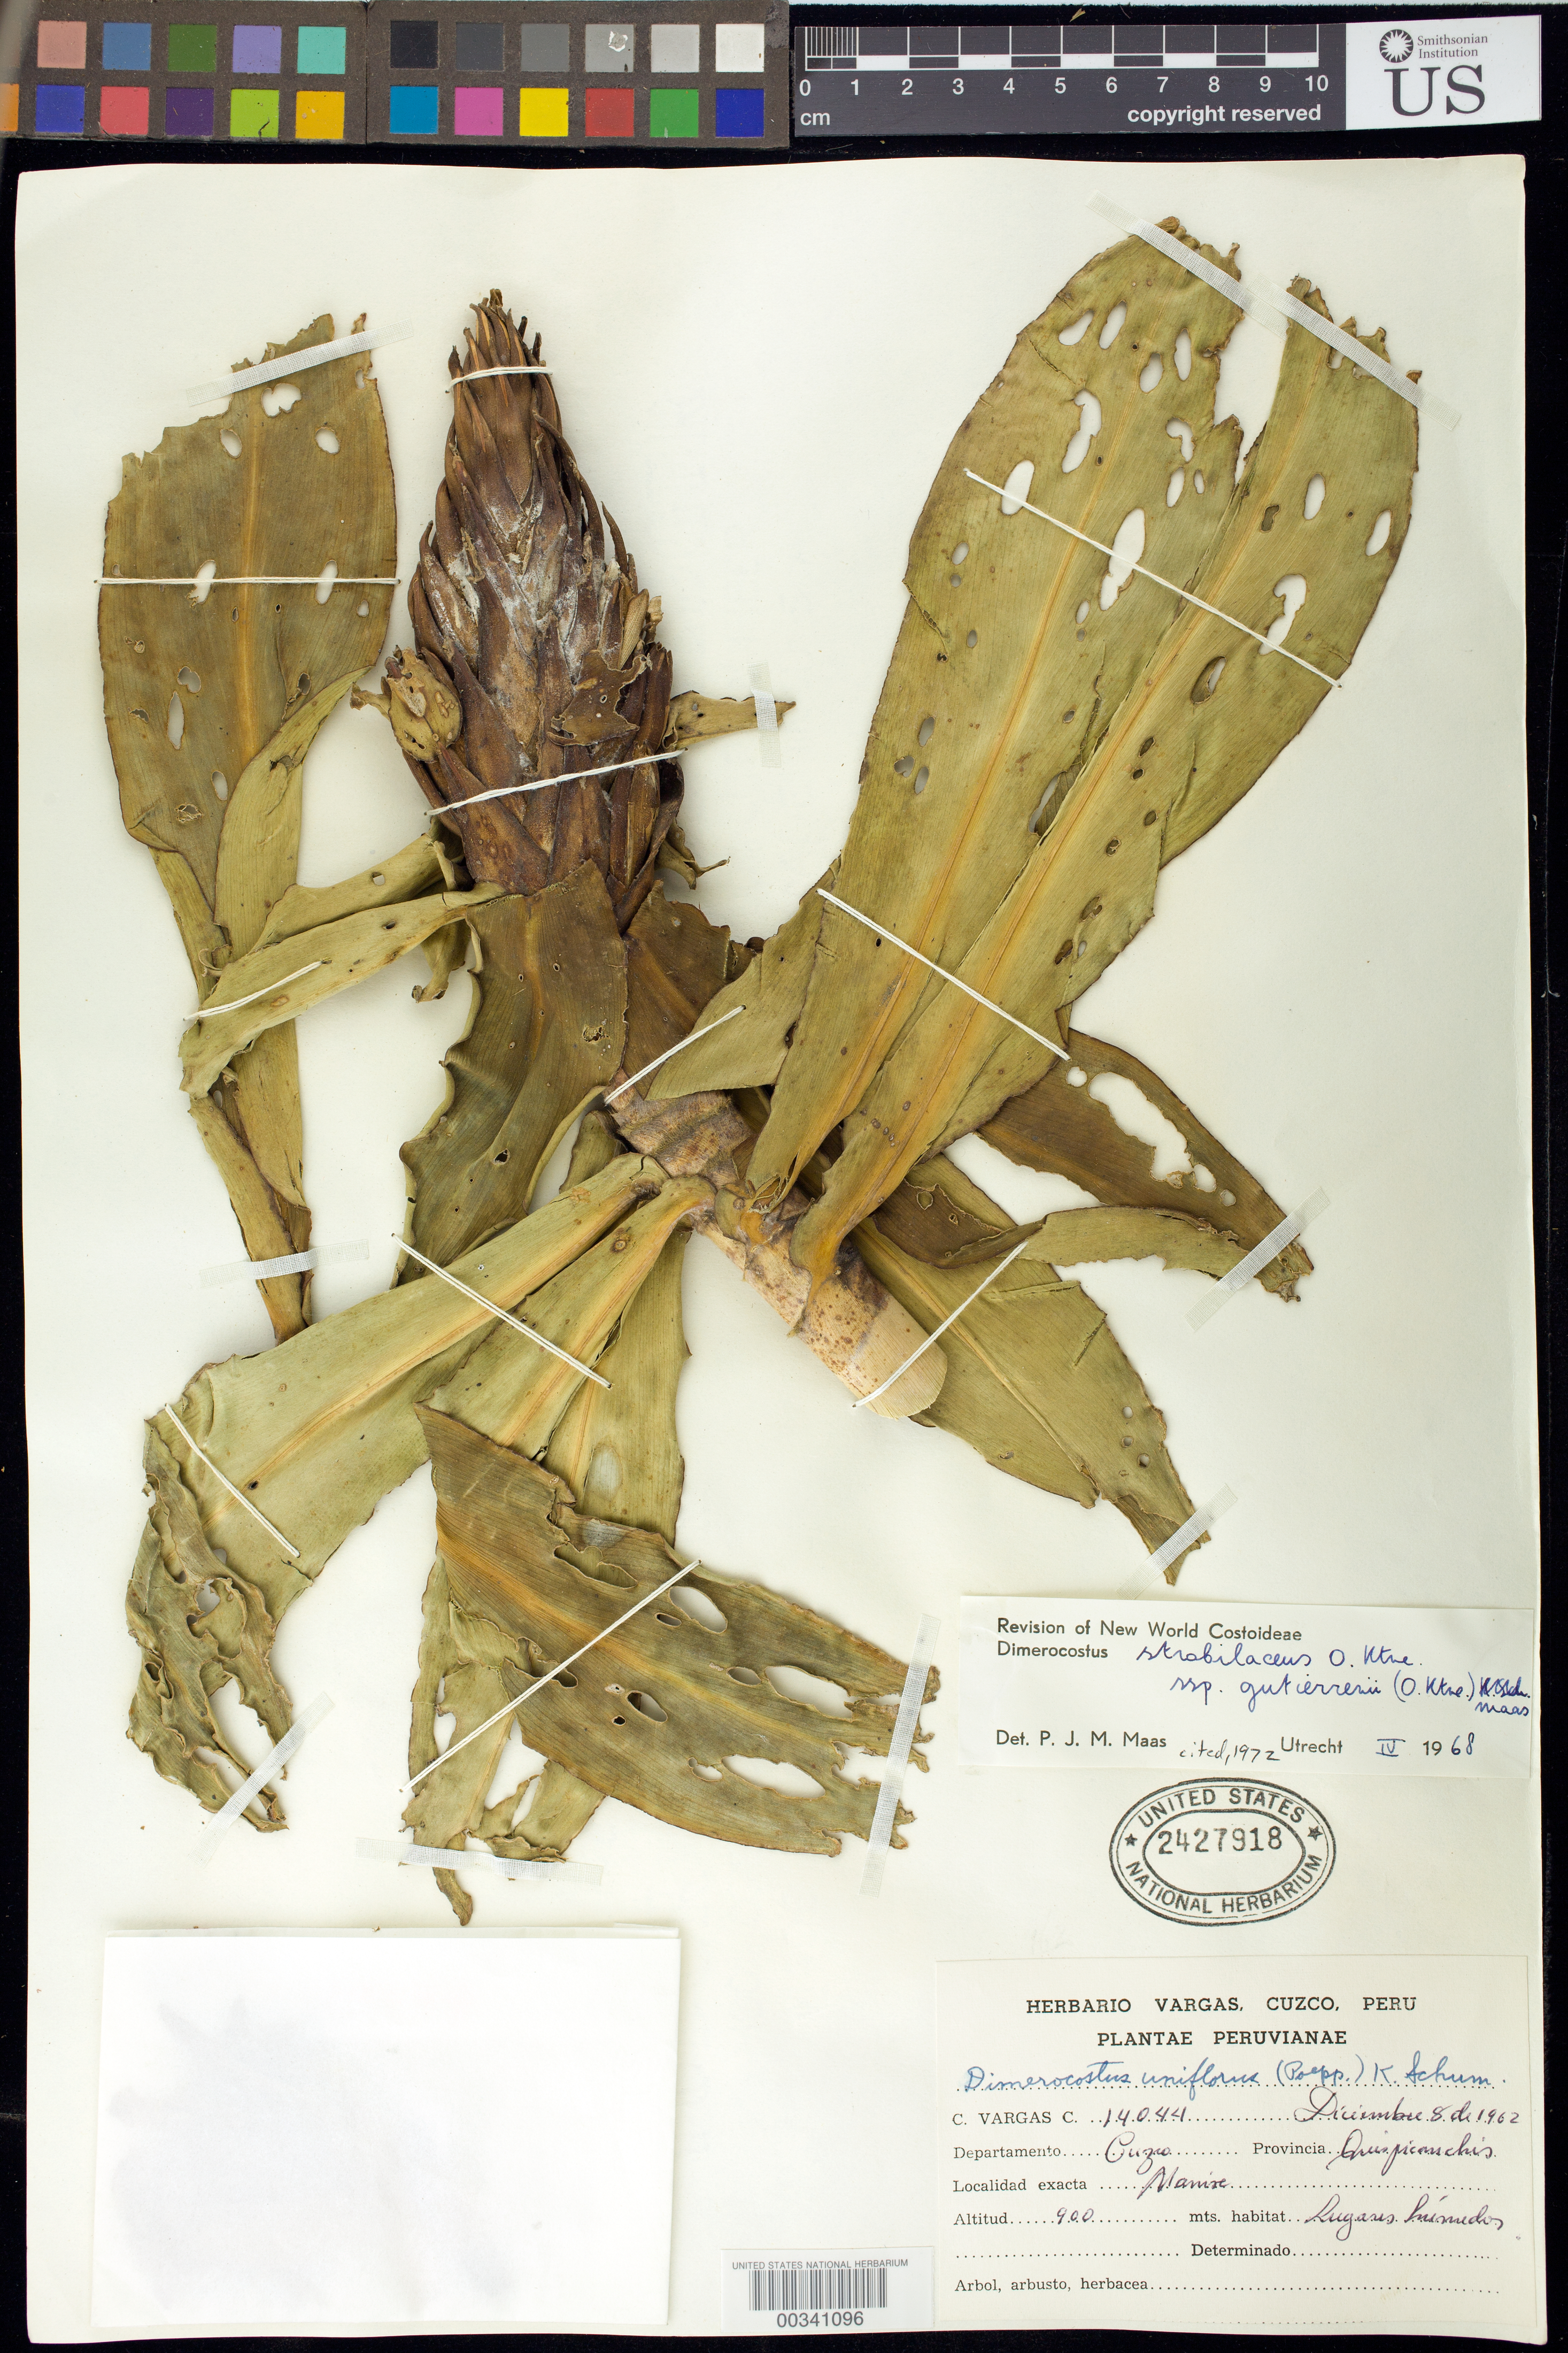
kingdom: Plantae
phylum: Tracheophyta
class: Liliopsida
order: Zingiberales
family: Costaceae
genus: Dimerocostus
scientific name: Dimerocostus strobilaceus subsp. gutierrezii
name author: (Kuntze) Maas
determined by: Maas, Paul J. M.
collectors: C. Vargas Calderón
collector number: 14044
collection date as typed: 08 Dec 1962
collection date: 1962-12-08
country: Peru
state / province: Cusco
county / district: Quispicanchis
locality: Mamise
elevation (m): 900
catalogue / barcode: US 2427918